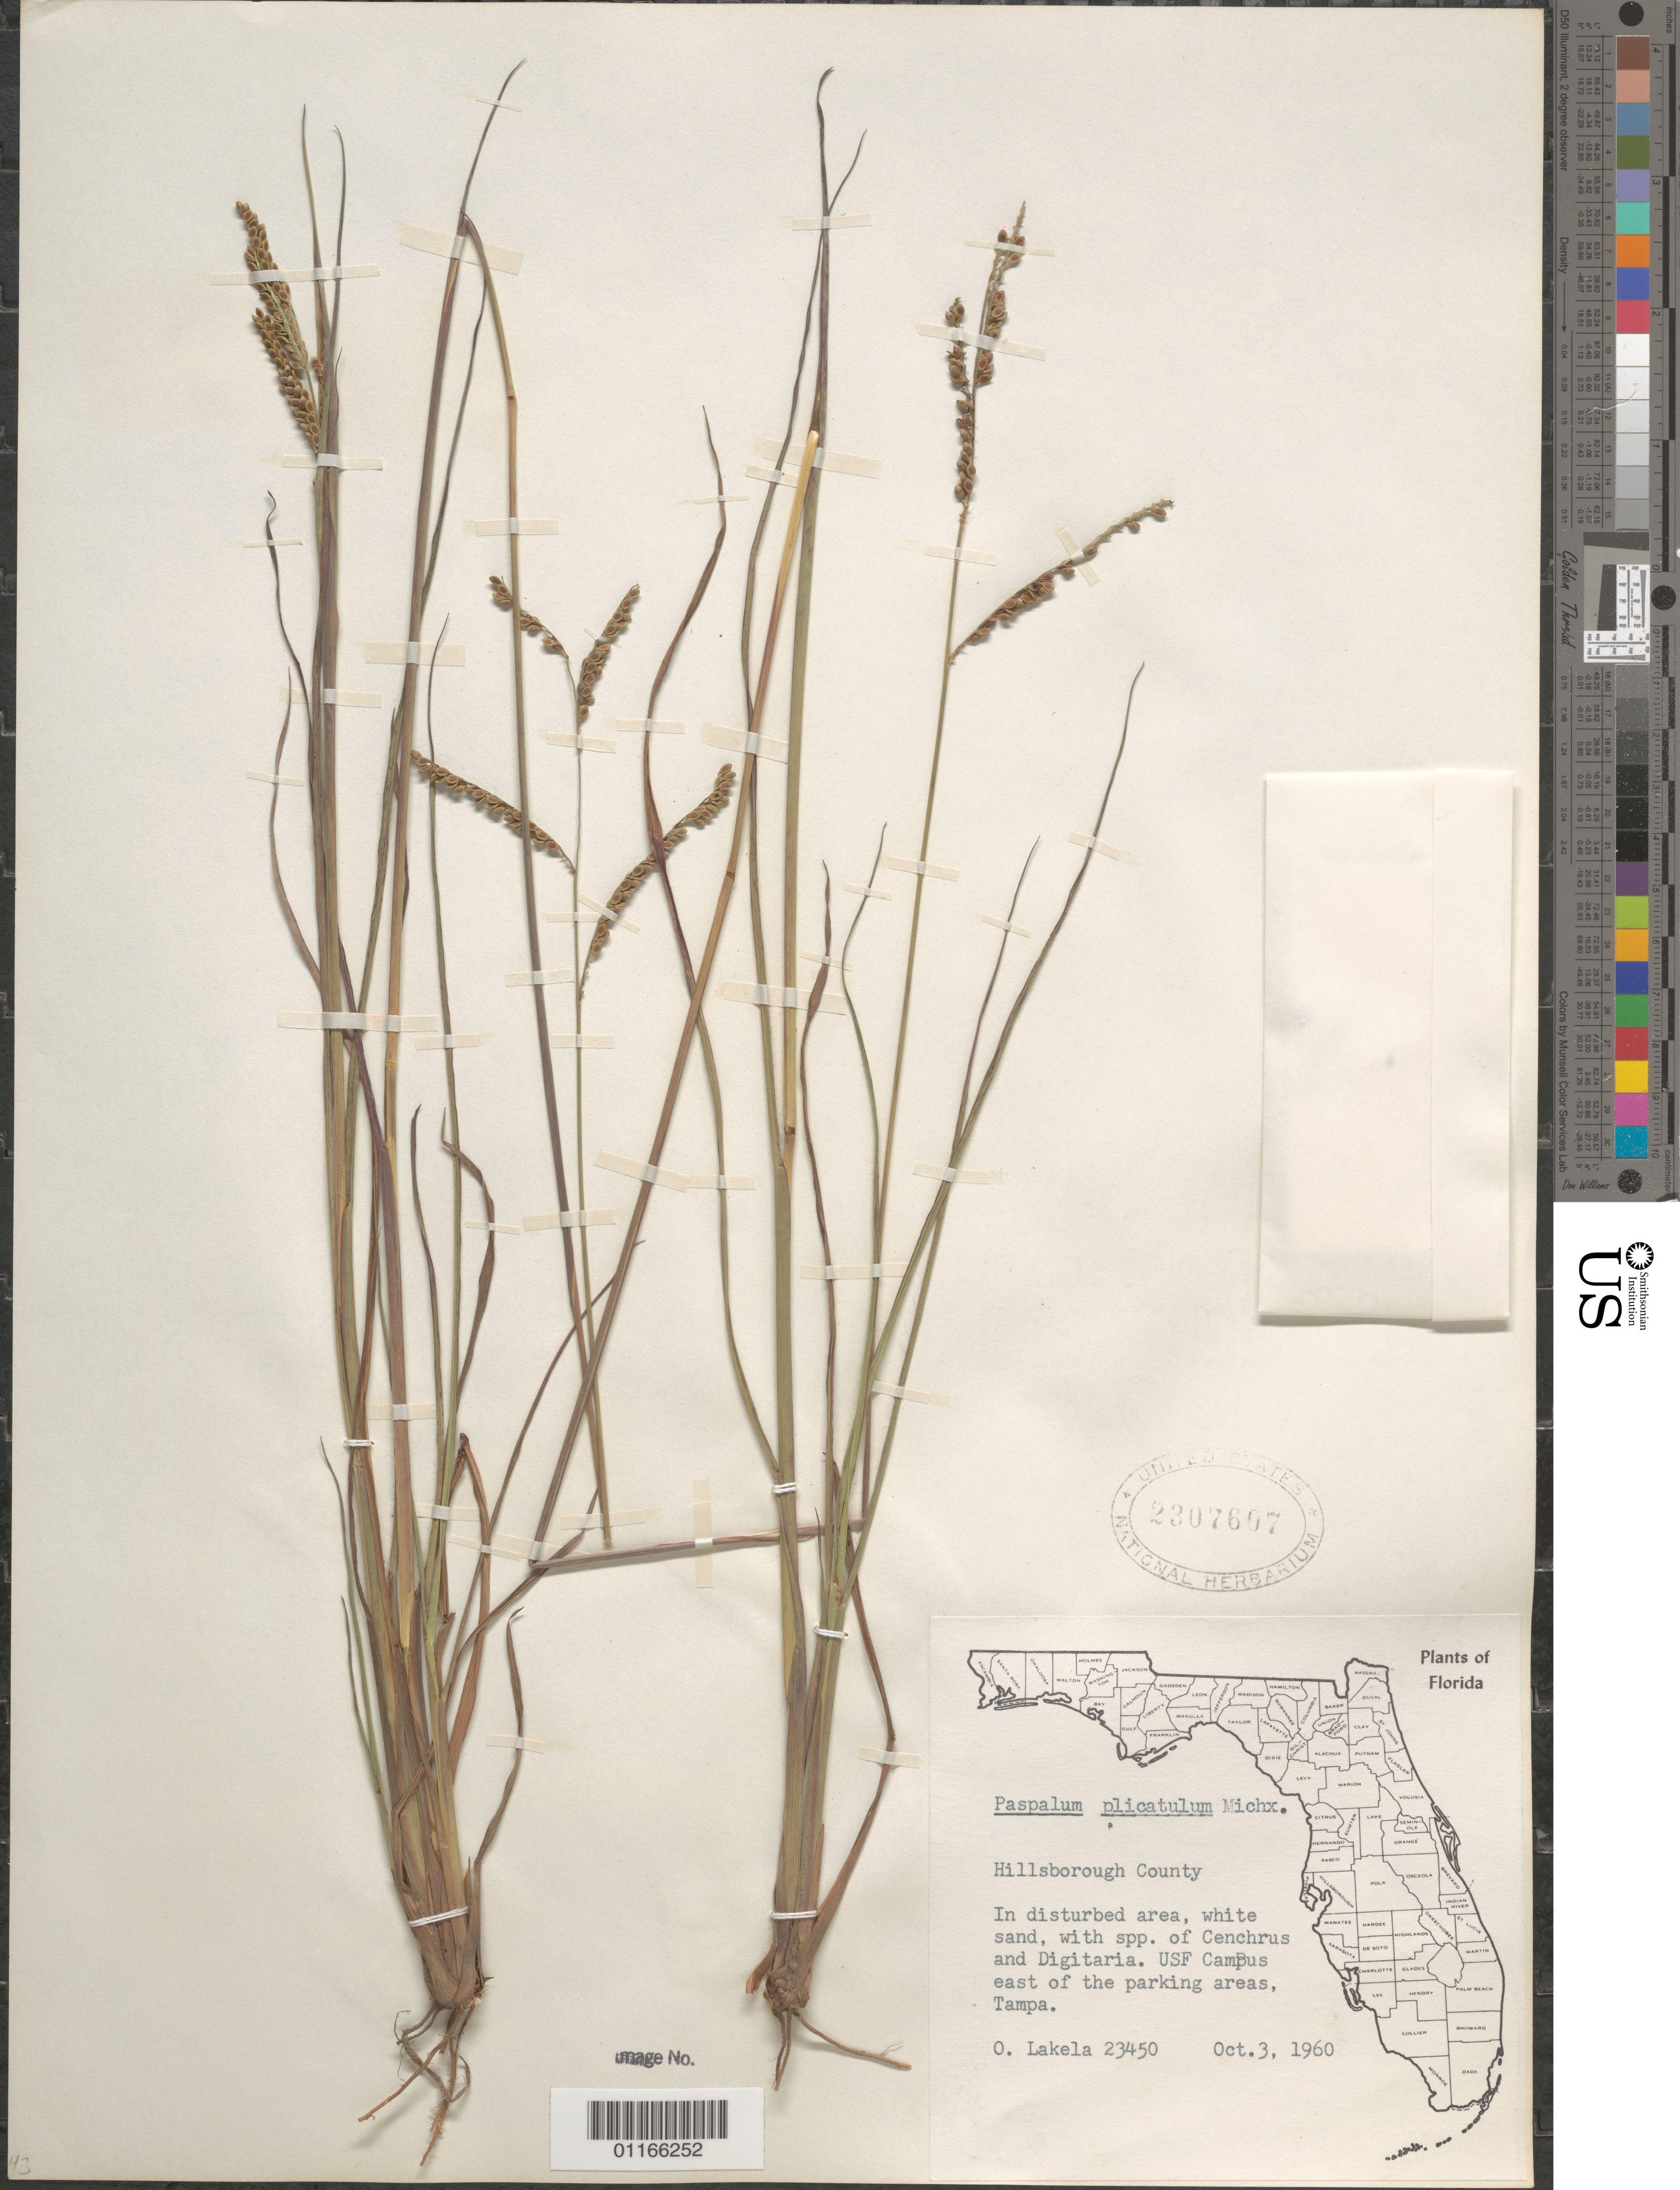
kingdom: Plantae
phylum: Tracheophyta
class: Liliopsida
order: Poales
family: Poaceae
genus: Paspalum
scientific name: Paspalum plicatulum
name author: Michx.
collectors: O. K. Lakela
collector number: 23450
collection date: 1960-10-03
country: United States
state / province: Florida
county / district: Hillsborough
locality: USF Campus east of the parking area. Tampa.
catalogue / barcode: US 2307607